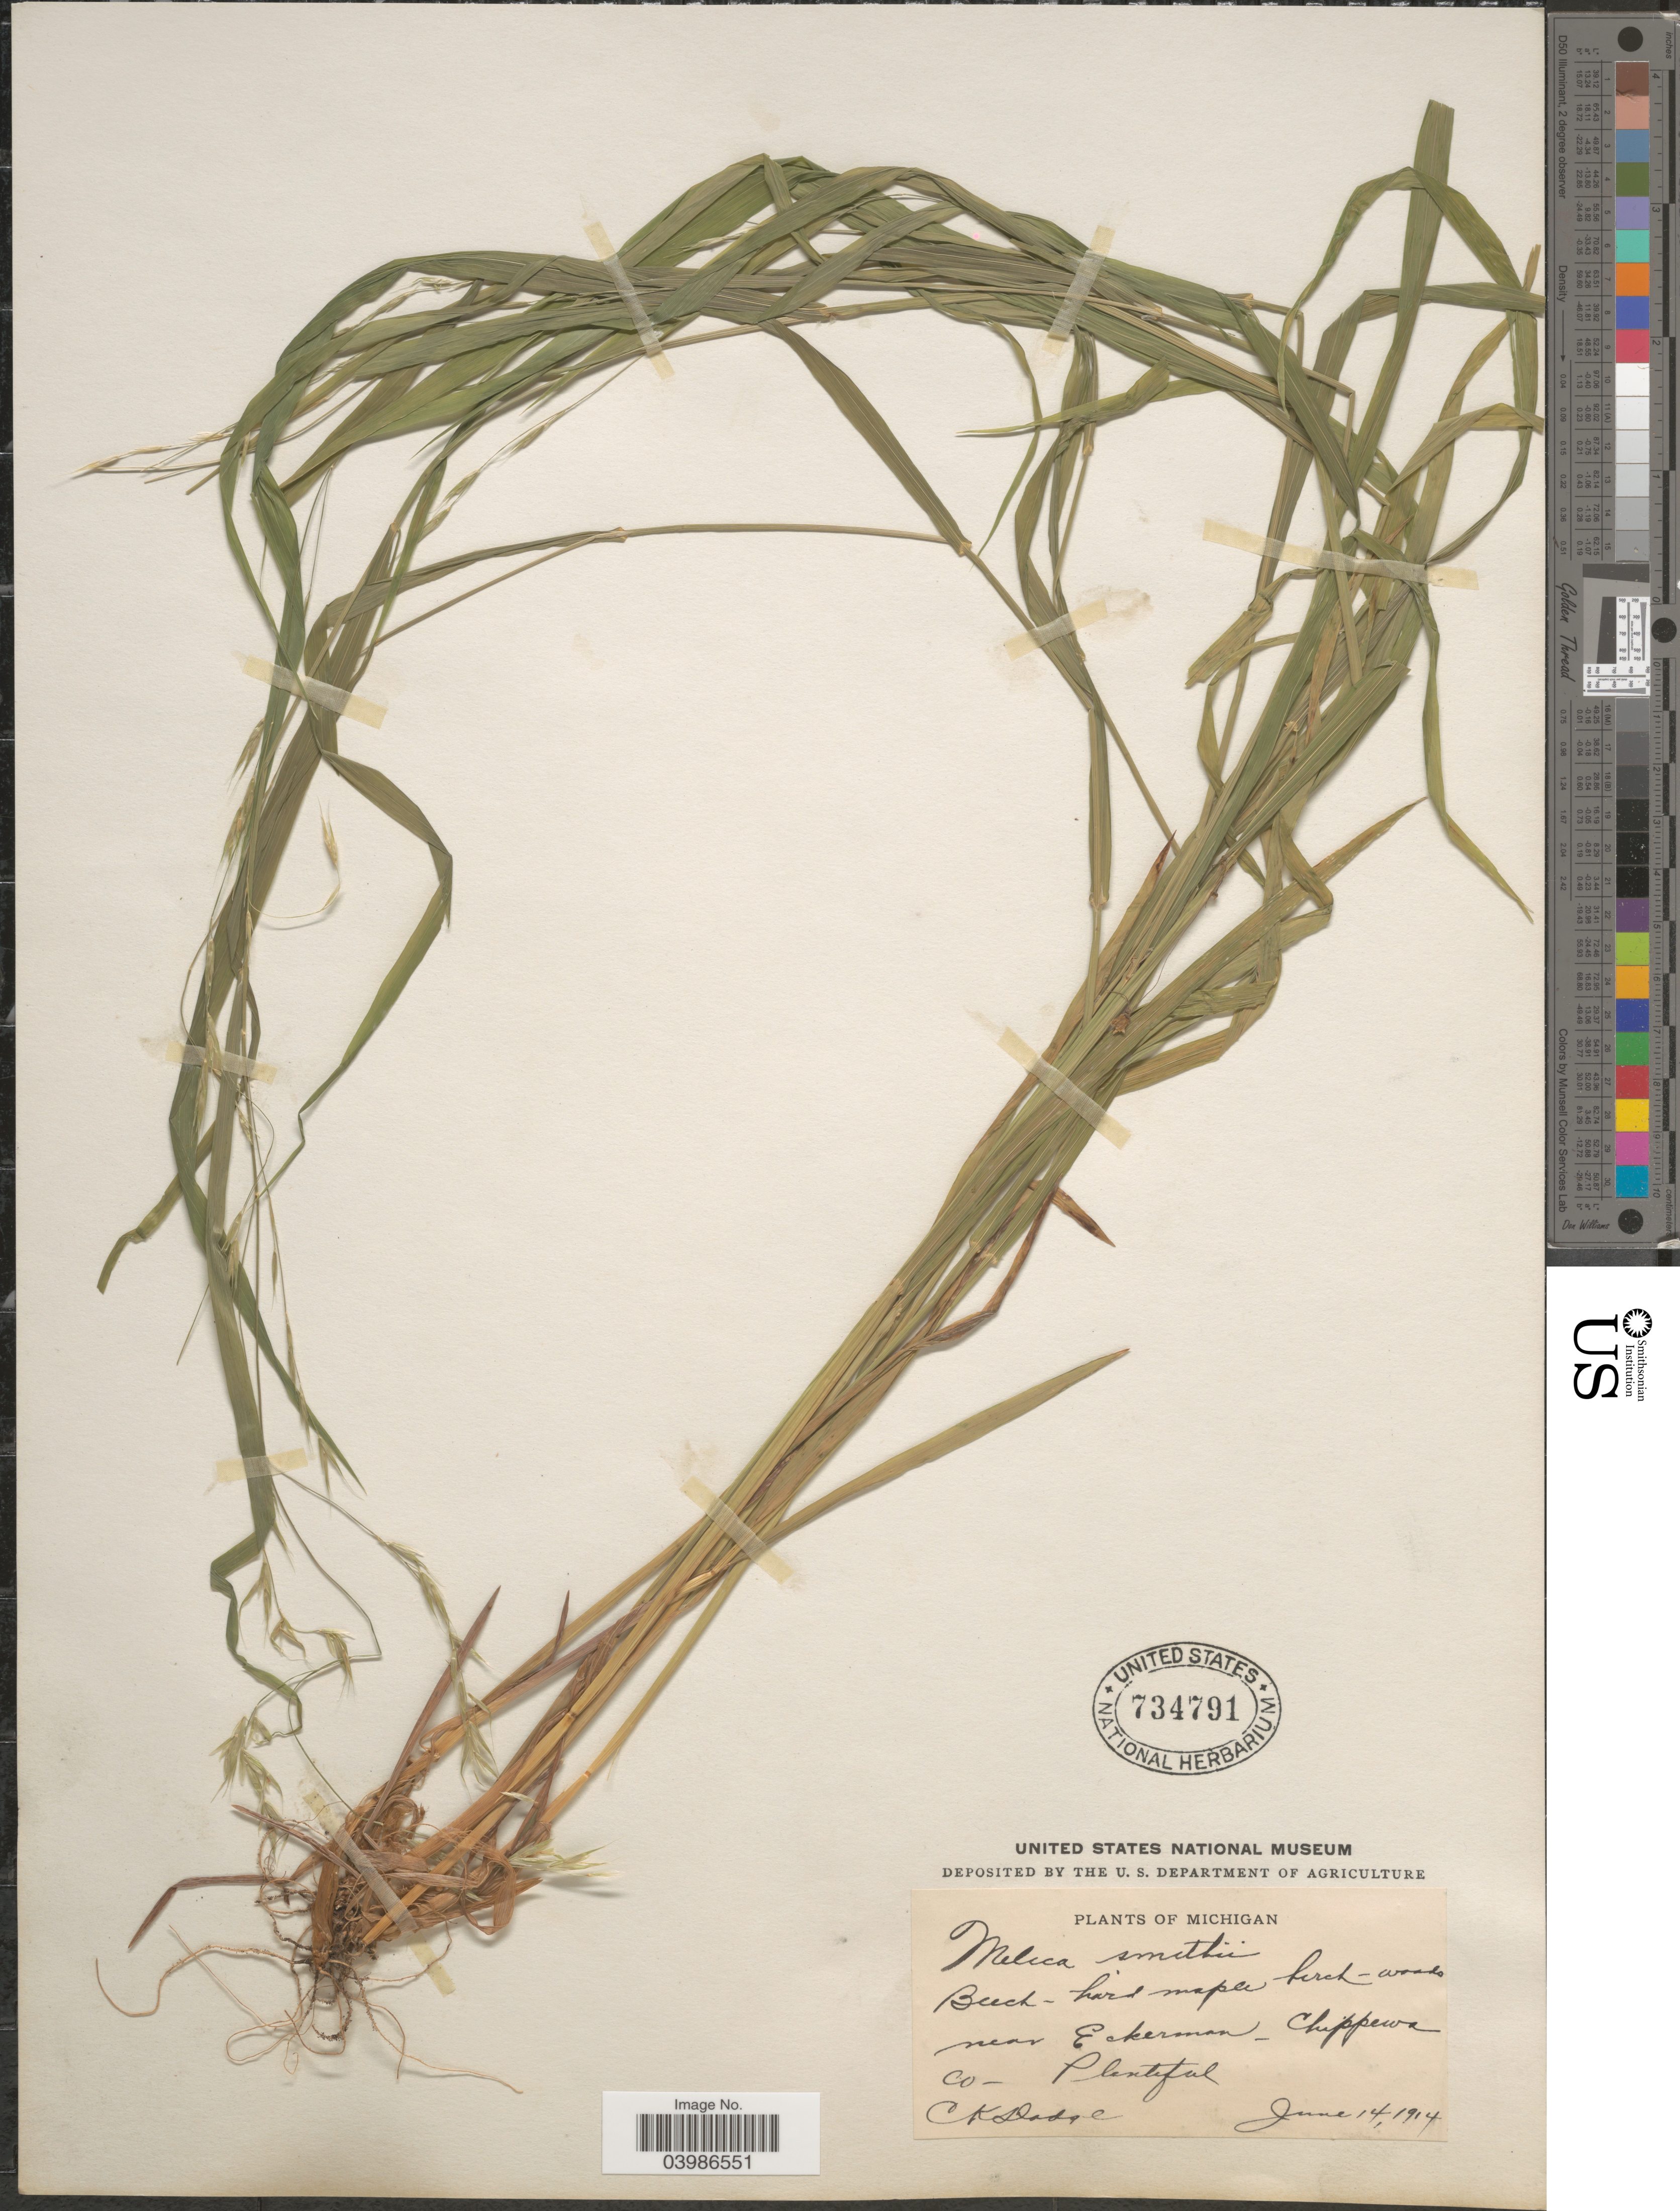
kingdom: Plantae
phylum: Tracheophyta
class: Liliopsida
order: Poales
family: Poaceae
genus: Melica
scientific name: Melica smithii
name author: (Porter ex A. Gray) Vasey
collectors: C. Dodge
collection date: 1914-06-14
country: United States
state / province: Michigan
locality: Near Eckerman - Chippewa Co Plentiful.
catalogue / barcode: US 734791